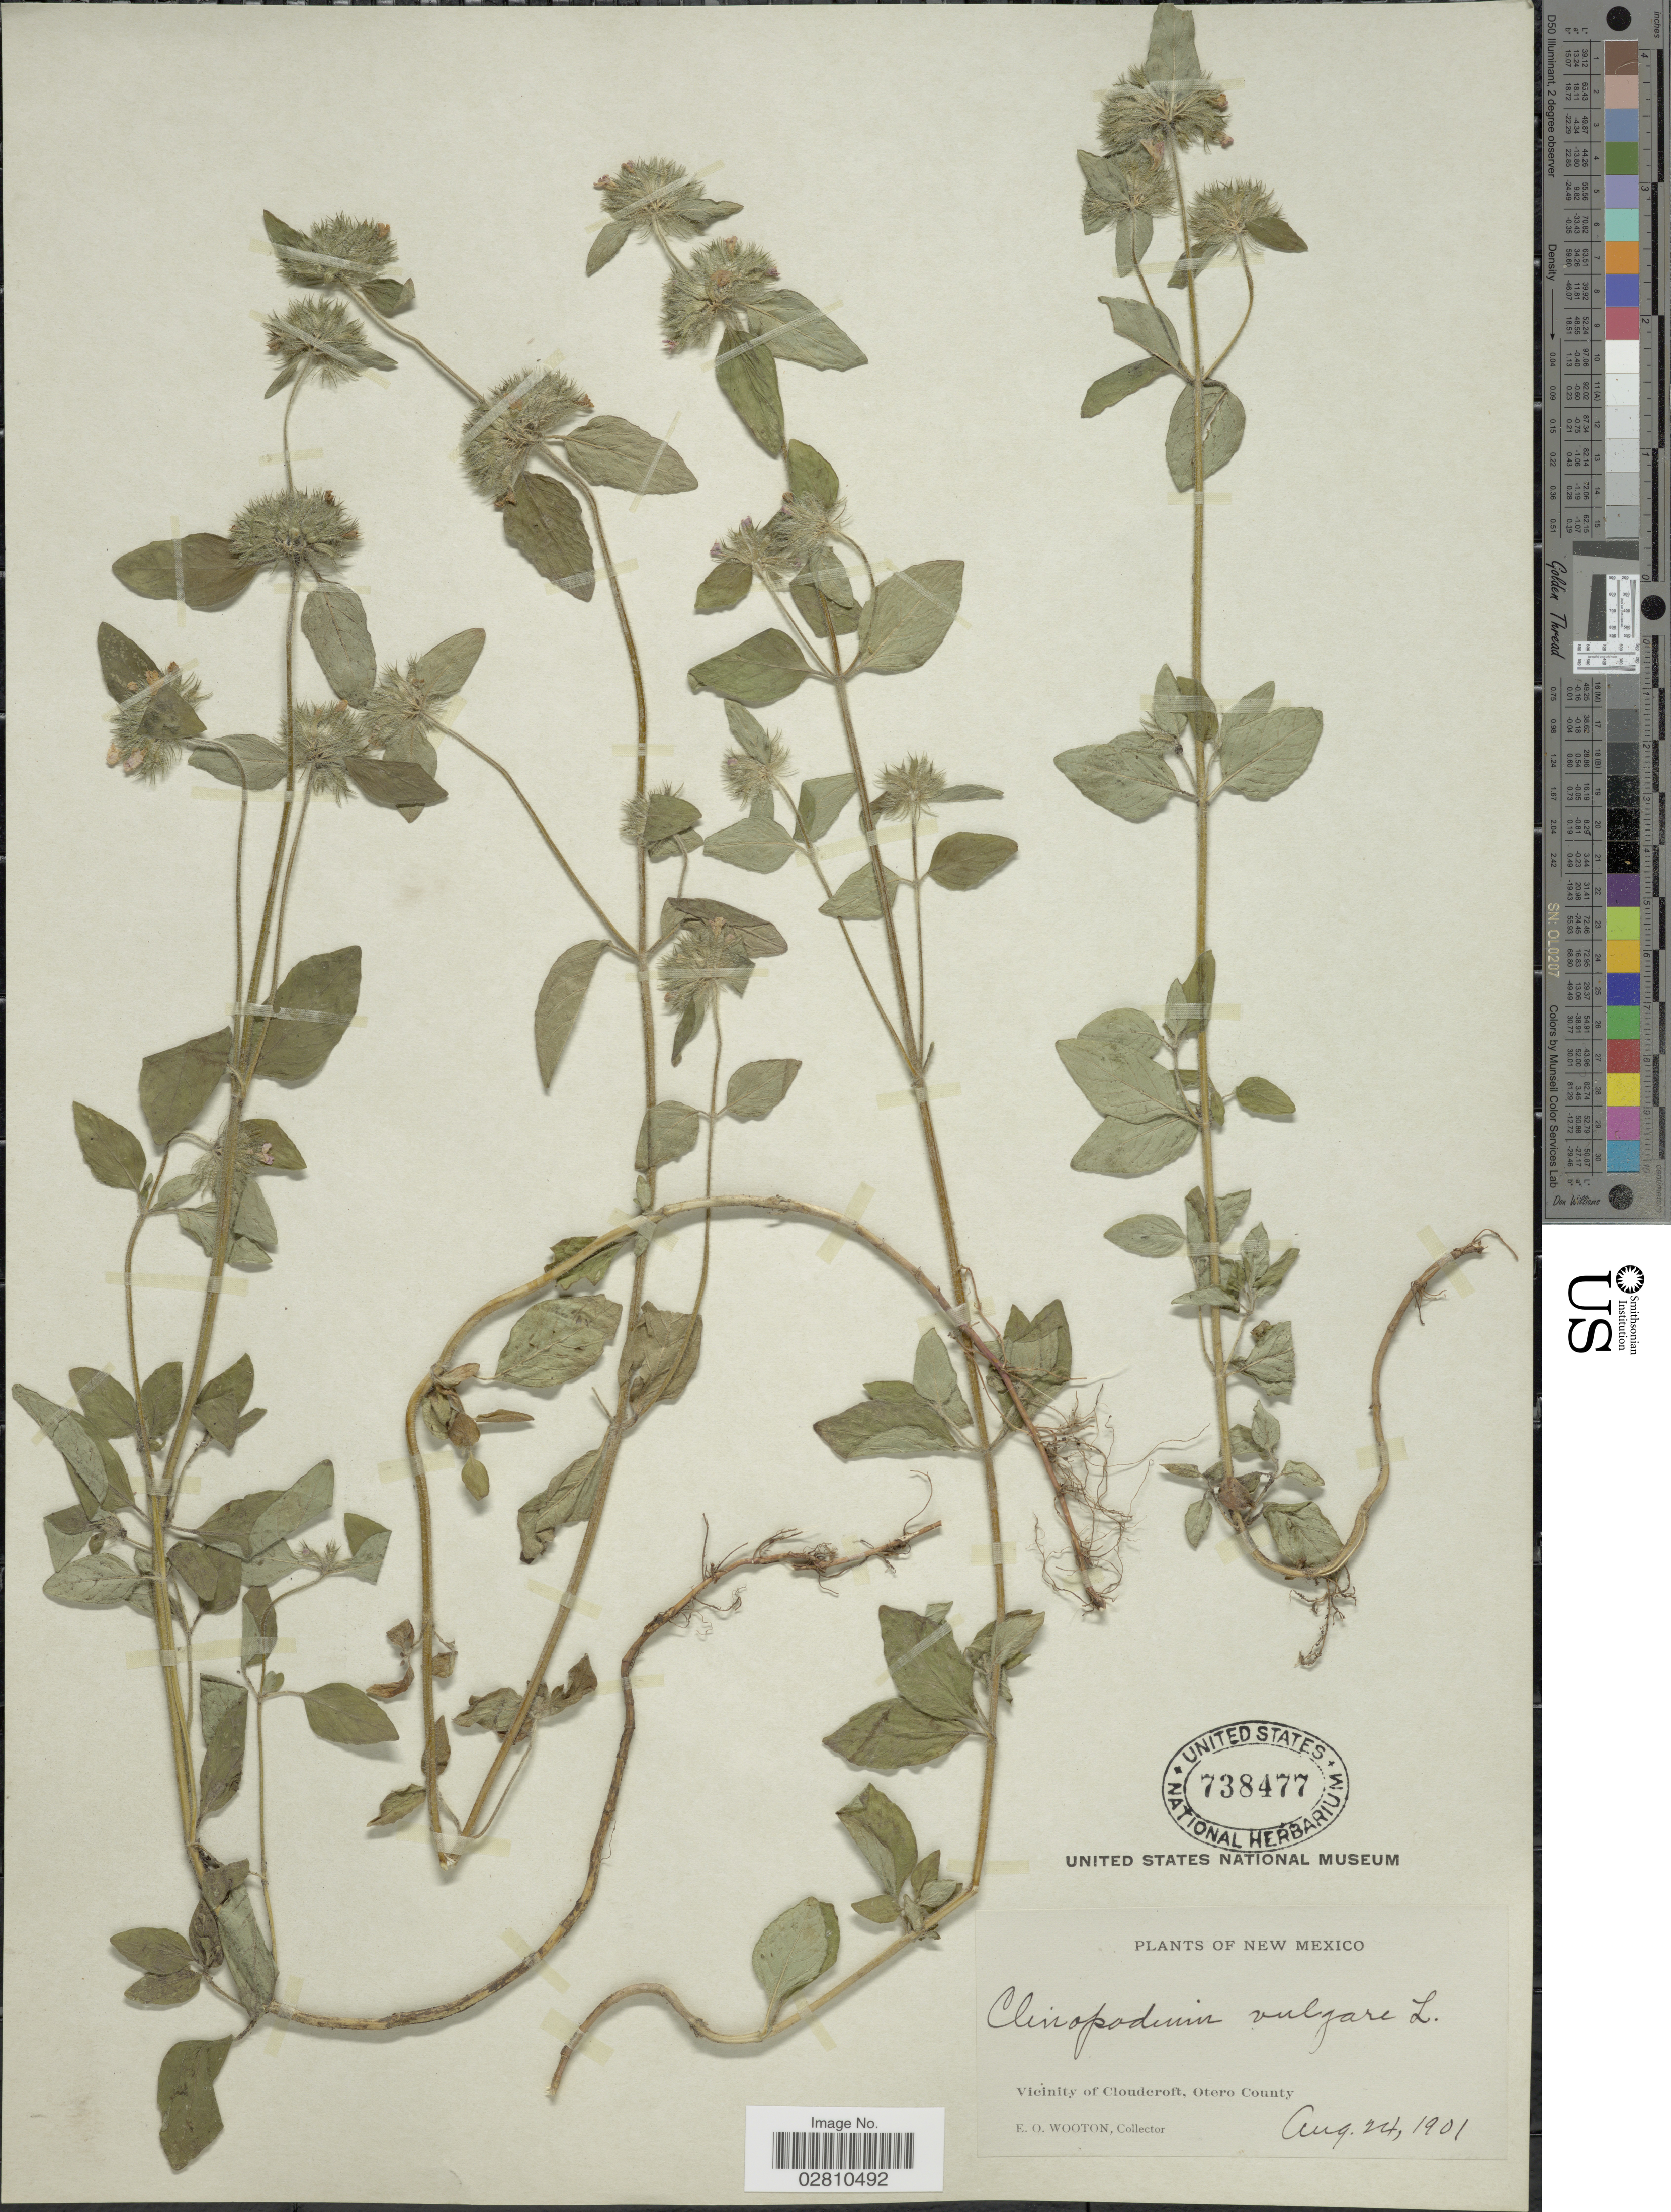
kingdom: Plantae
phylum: Tracheophyta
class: Magnoliopsida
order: Lamiales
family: Lamiaceae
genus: Clinopodium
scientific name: Clinopodium vulgare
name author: L.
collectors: E. O. Wooton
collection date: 1901-08-24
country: United States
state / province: New Mexico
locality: Vicinity of Cloudcroft, Otero County.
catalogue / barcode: US 738477